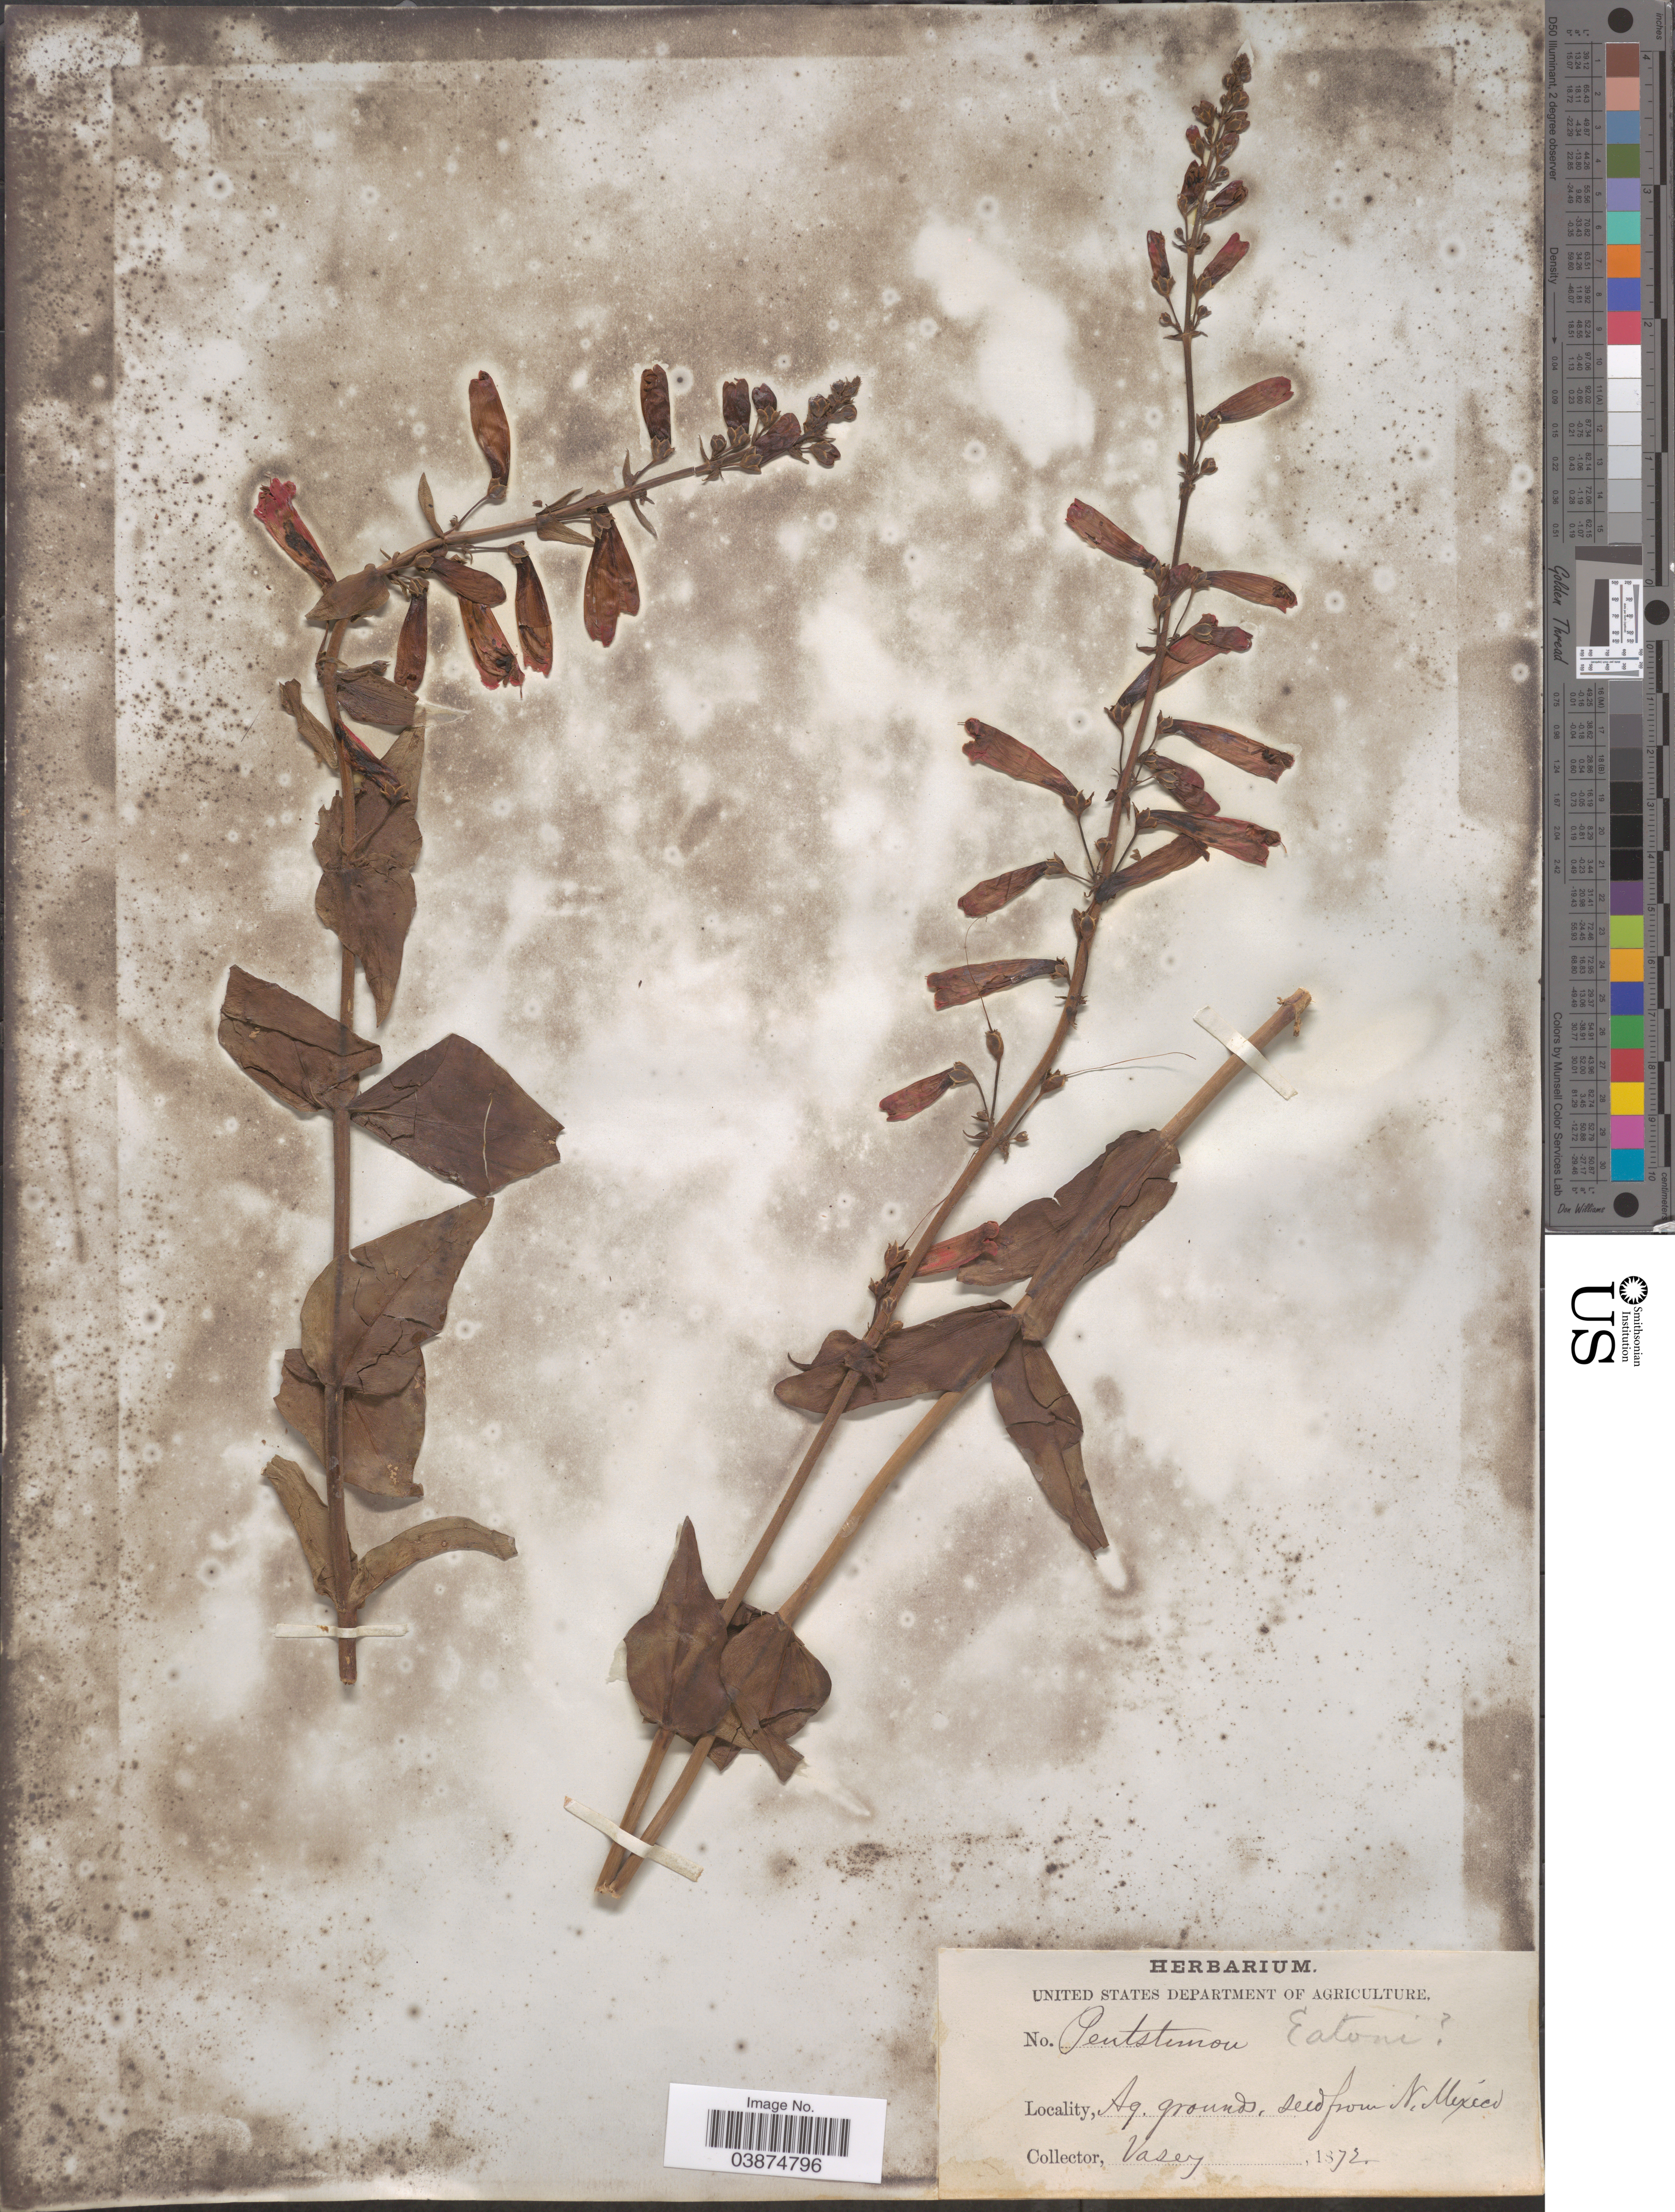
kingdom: Plantae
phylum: Tracheophyta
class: Magnoliopsida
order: Lamiales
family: Plantaginaceae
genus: Penstemon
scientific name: Penstemon eatonii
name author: A. Gray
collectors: Vasey, --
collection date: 1872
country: United States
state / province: District of Columbia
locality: Ag. grounds.